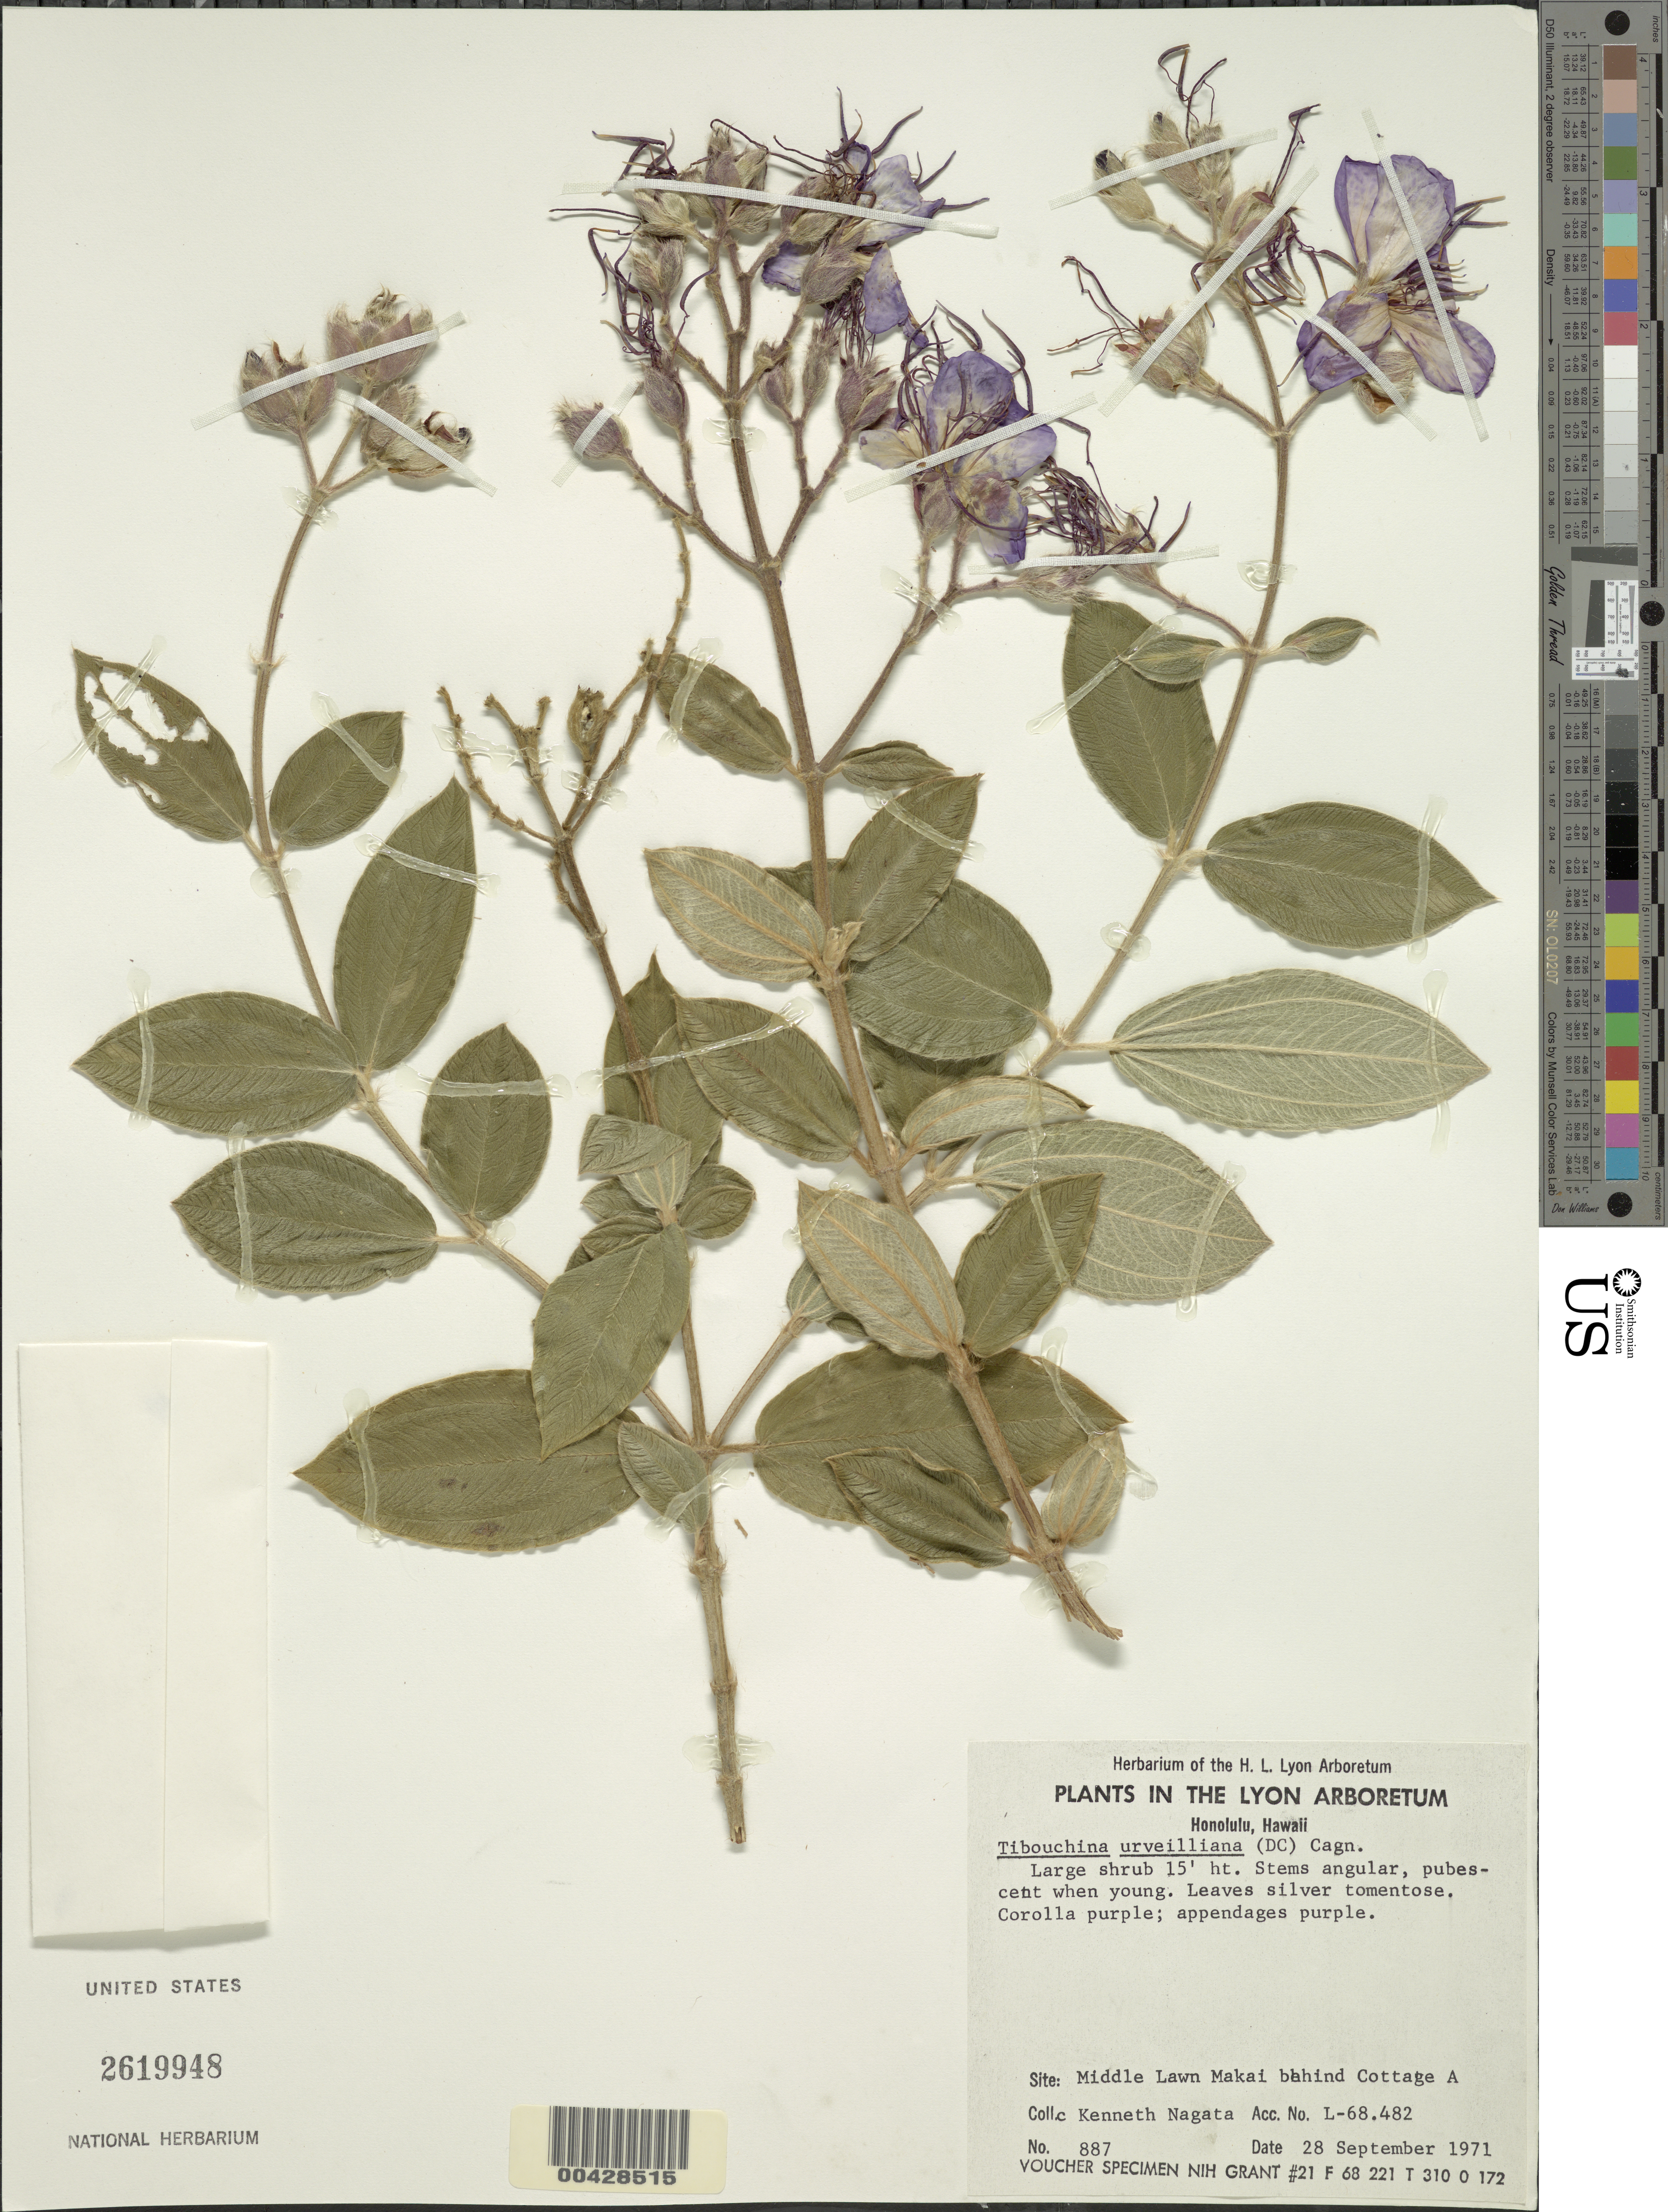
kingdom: Plantae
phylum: Tracheophyta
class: Magnoliopsida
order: Myrtales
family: Melastomataceae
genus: Pleroma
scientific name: Pleroma urvilleanum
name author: (DC.) P.J.F. Guim. & Michelang.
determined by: Wagner, W. L., (BOT), Smithsonian Institution - National Museum of Natural History (UNITED STATES)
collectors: K. Nagata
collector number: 887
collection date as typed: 28 Sep 1971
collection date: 1971-09-28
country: United States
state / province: Hawaii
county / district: Honolulu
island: Oahu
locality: Honolulu, Middle Lawn Makai behind Cottage A.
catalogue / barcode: US 2619948